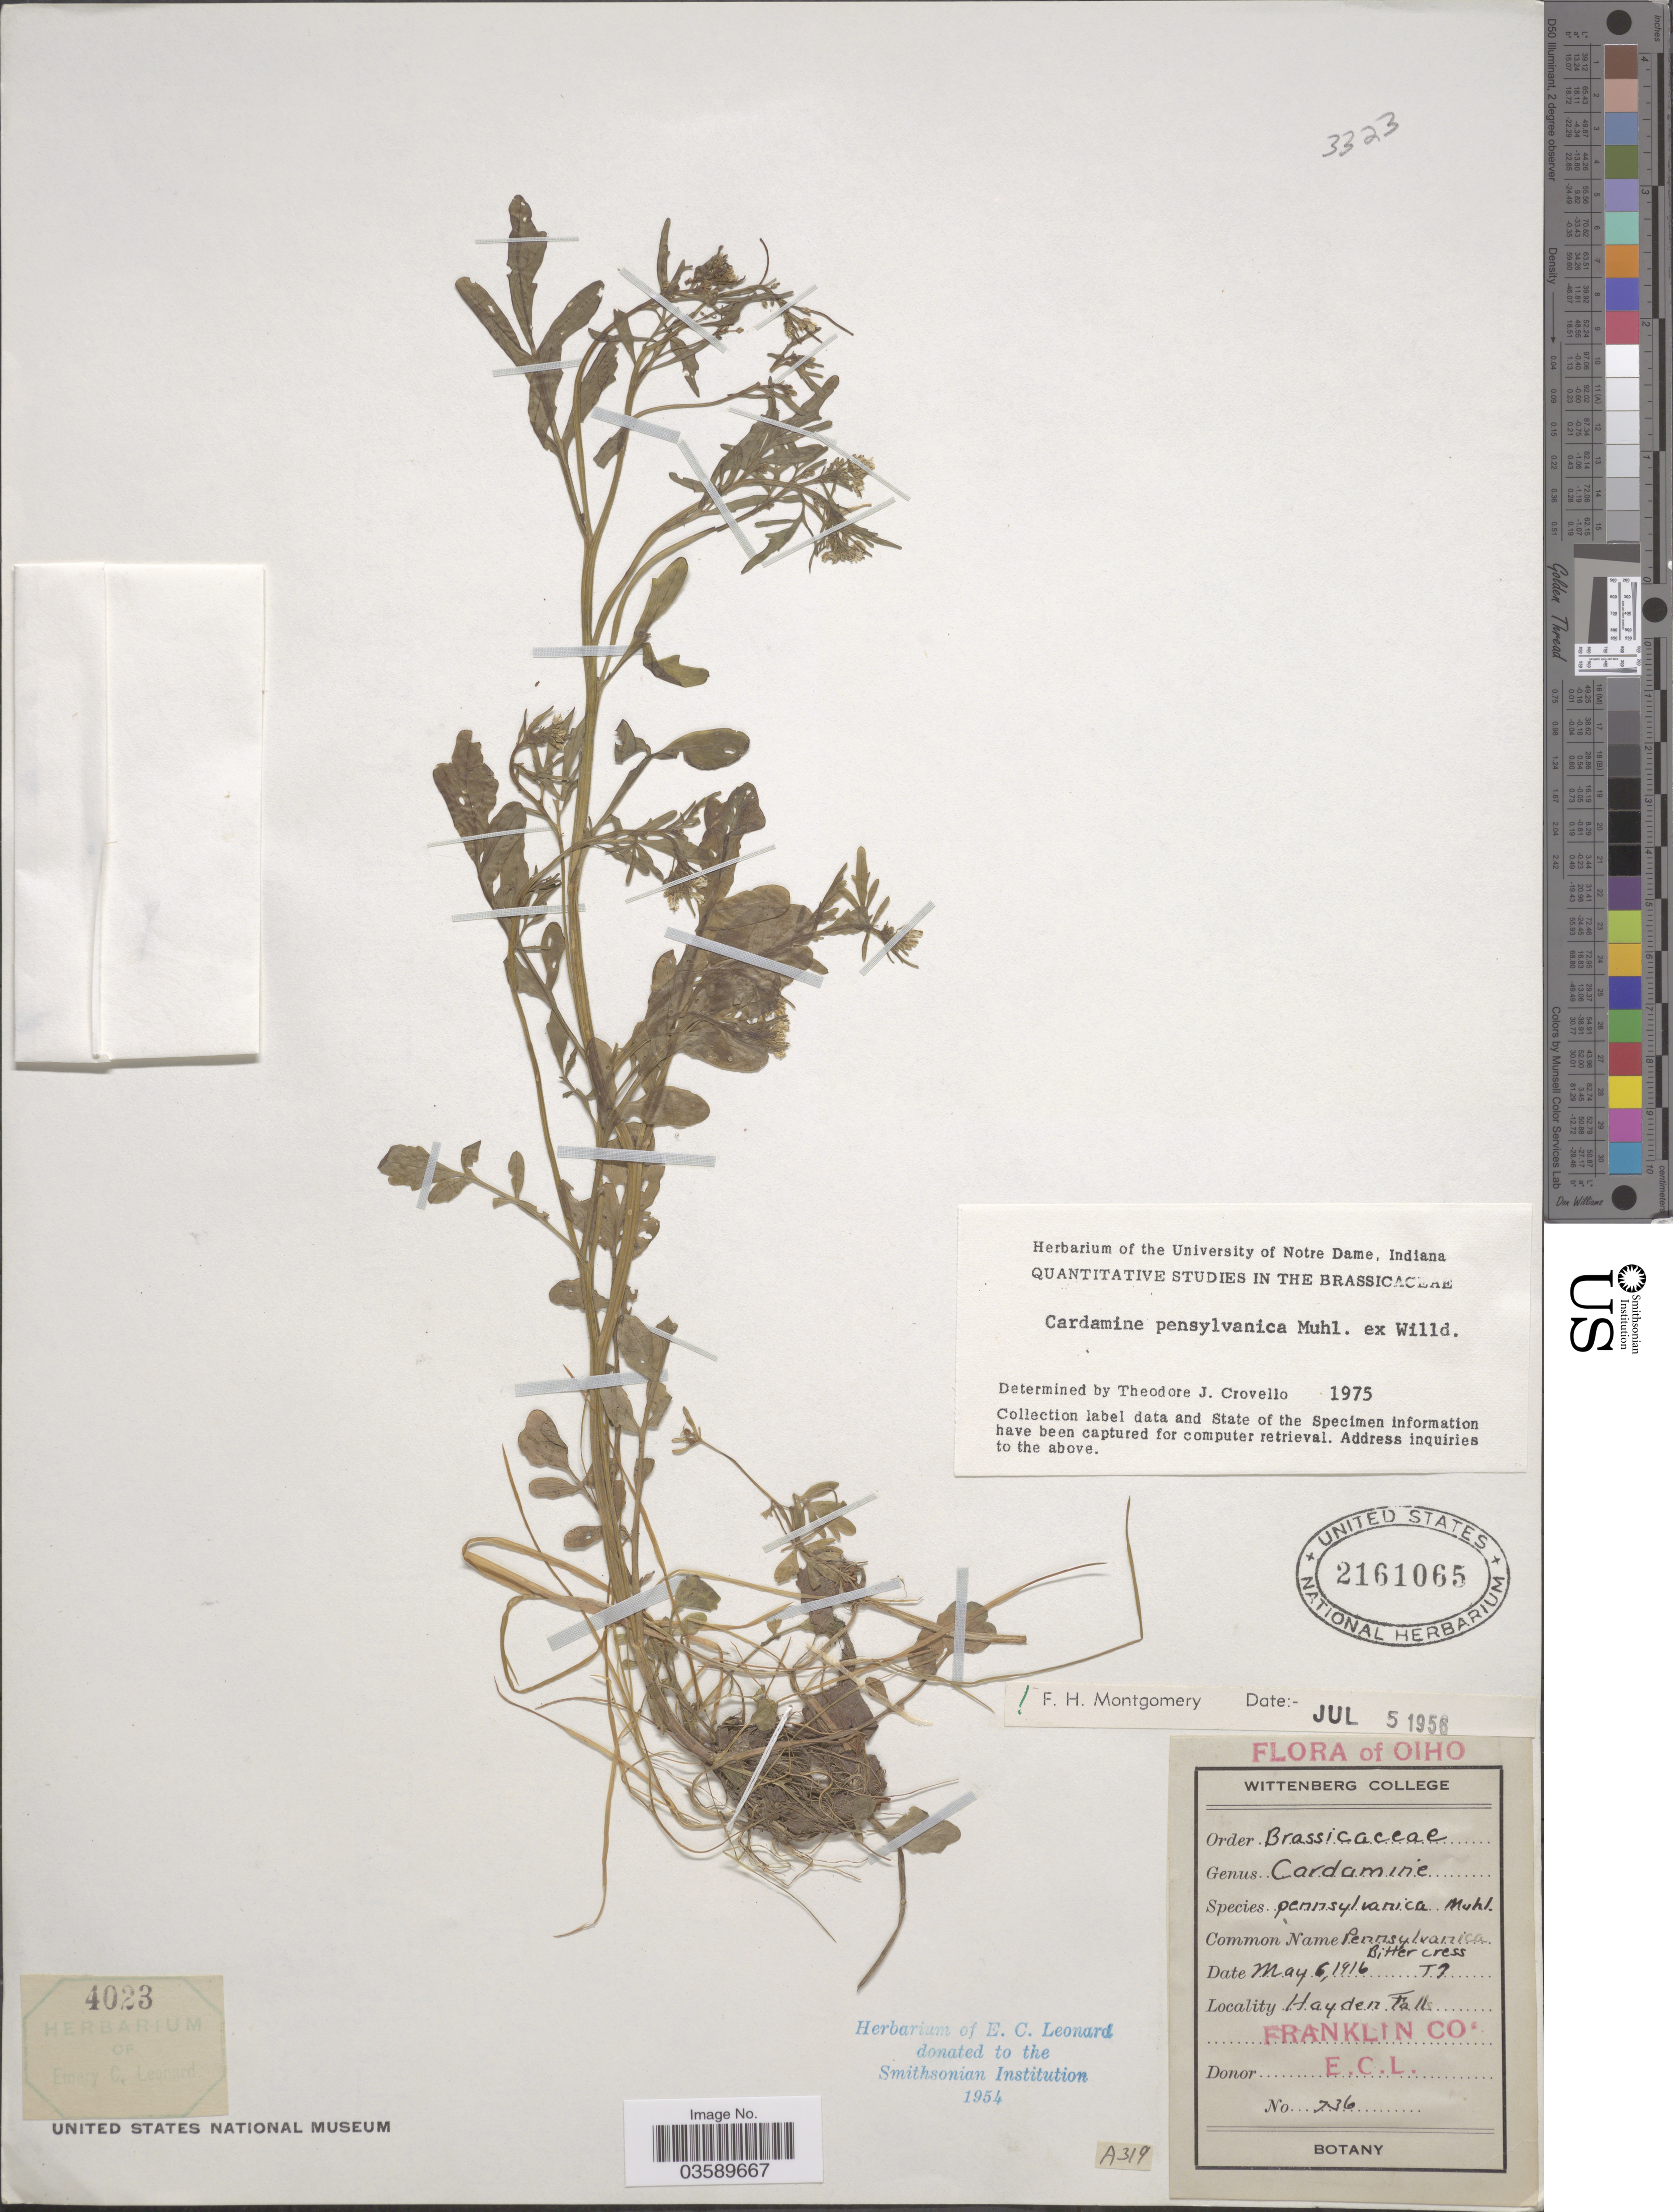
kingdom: Plantae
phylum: Tracheophyta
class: Magnoliopsida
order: Brassicales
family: Brassicaceae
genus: Cardamine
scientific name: Cardamine pensylvanica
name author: Muhl. ex Willd.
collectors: E. C. Leonard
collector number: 136*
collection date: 1916-05-06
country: United States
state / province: Ohio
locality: Ohio. Hayden Falls. Franklin Co.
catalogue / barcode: US 2161065